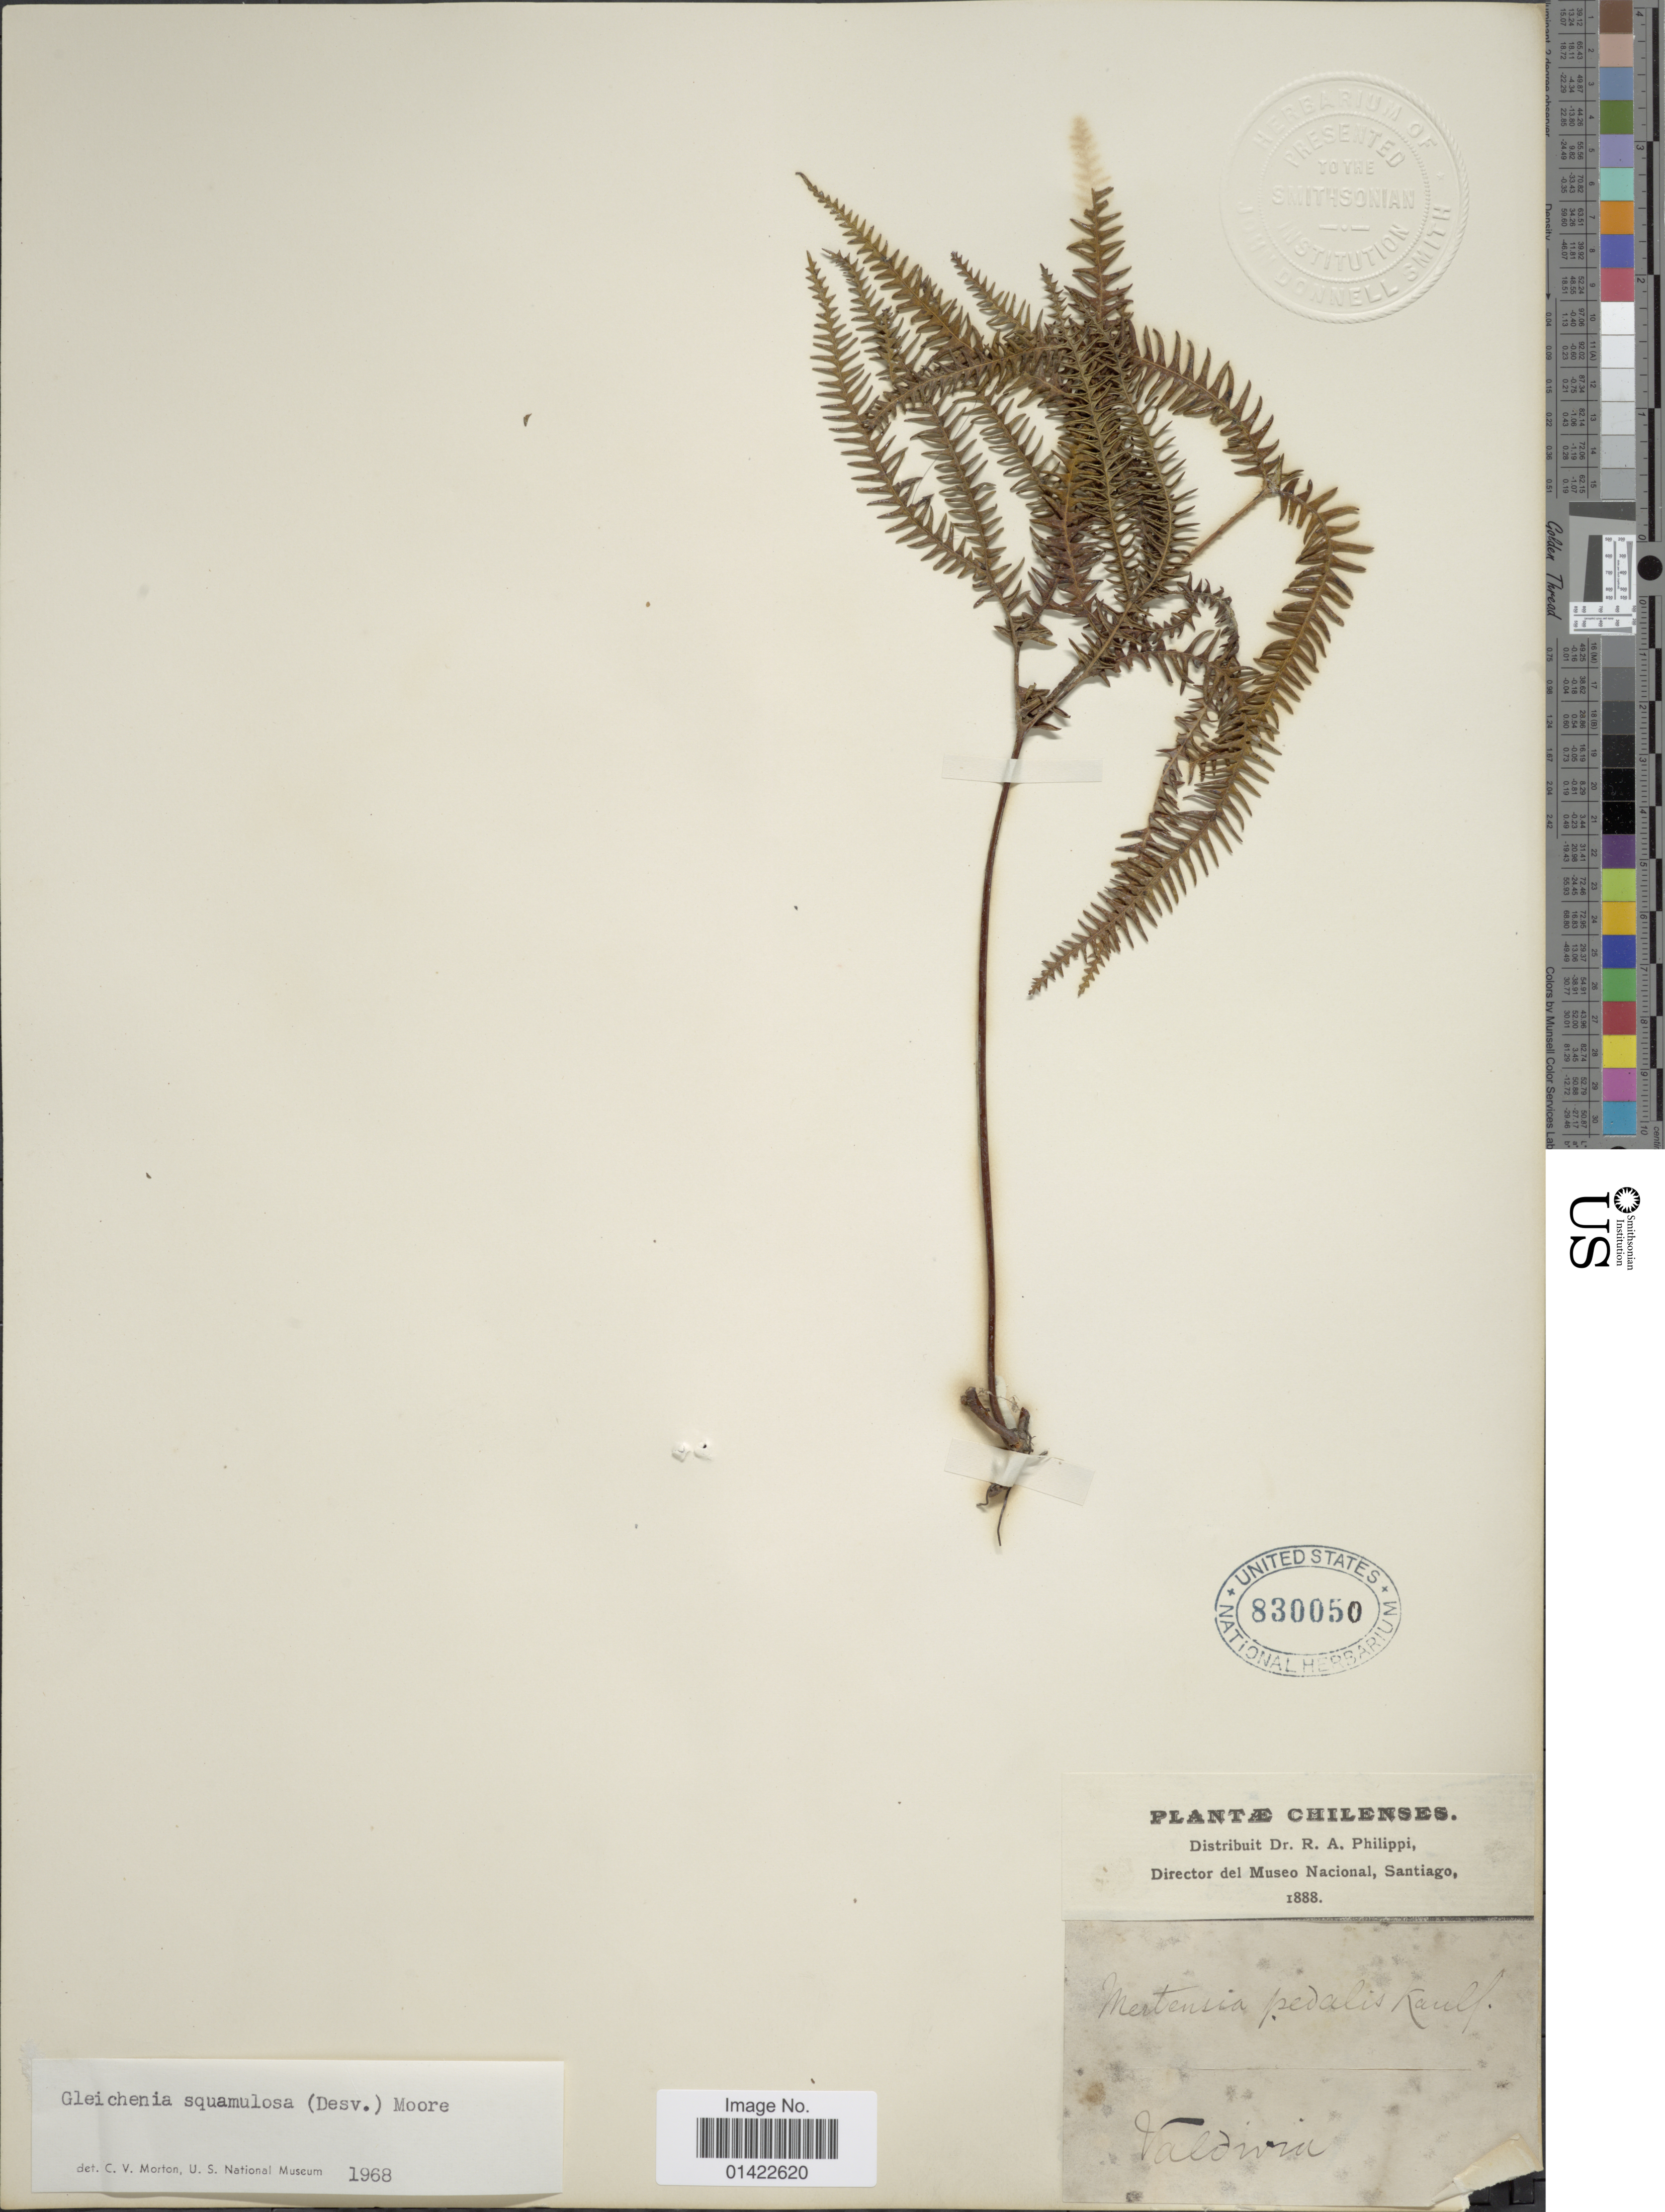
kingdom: Plantae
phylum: Tracheophyta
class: Polypodiopsida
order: Gleicheniales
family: Gleicheniaceae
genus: Sticherus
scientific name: Sticherus squamulosus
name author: (Desv.) Nakai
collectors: R. A. Philippi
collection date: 1888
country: Chile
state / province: Región Metropolitana (RM)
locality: Santiago. Valdivia.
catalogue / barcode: US 830050